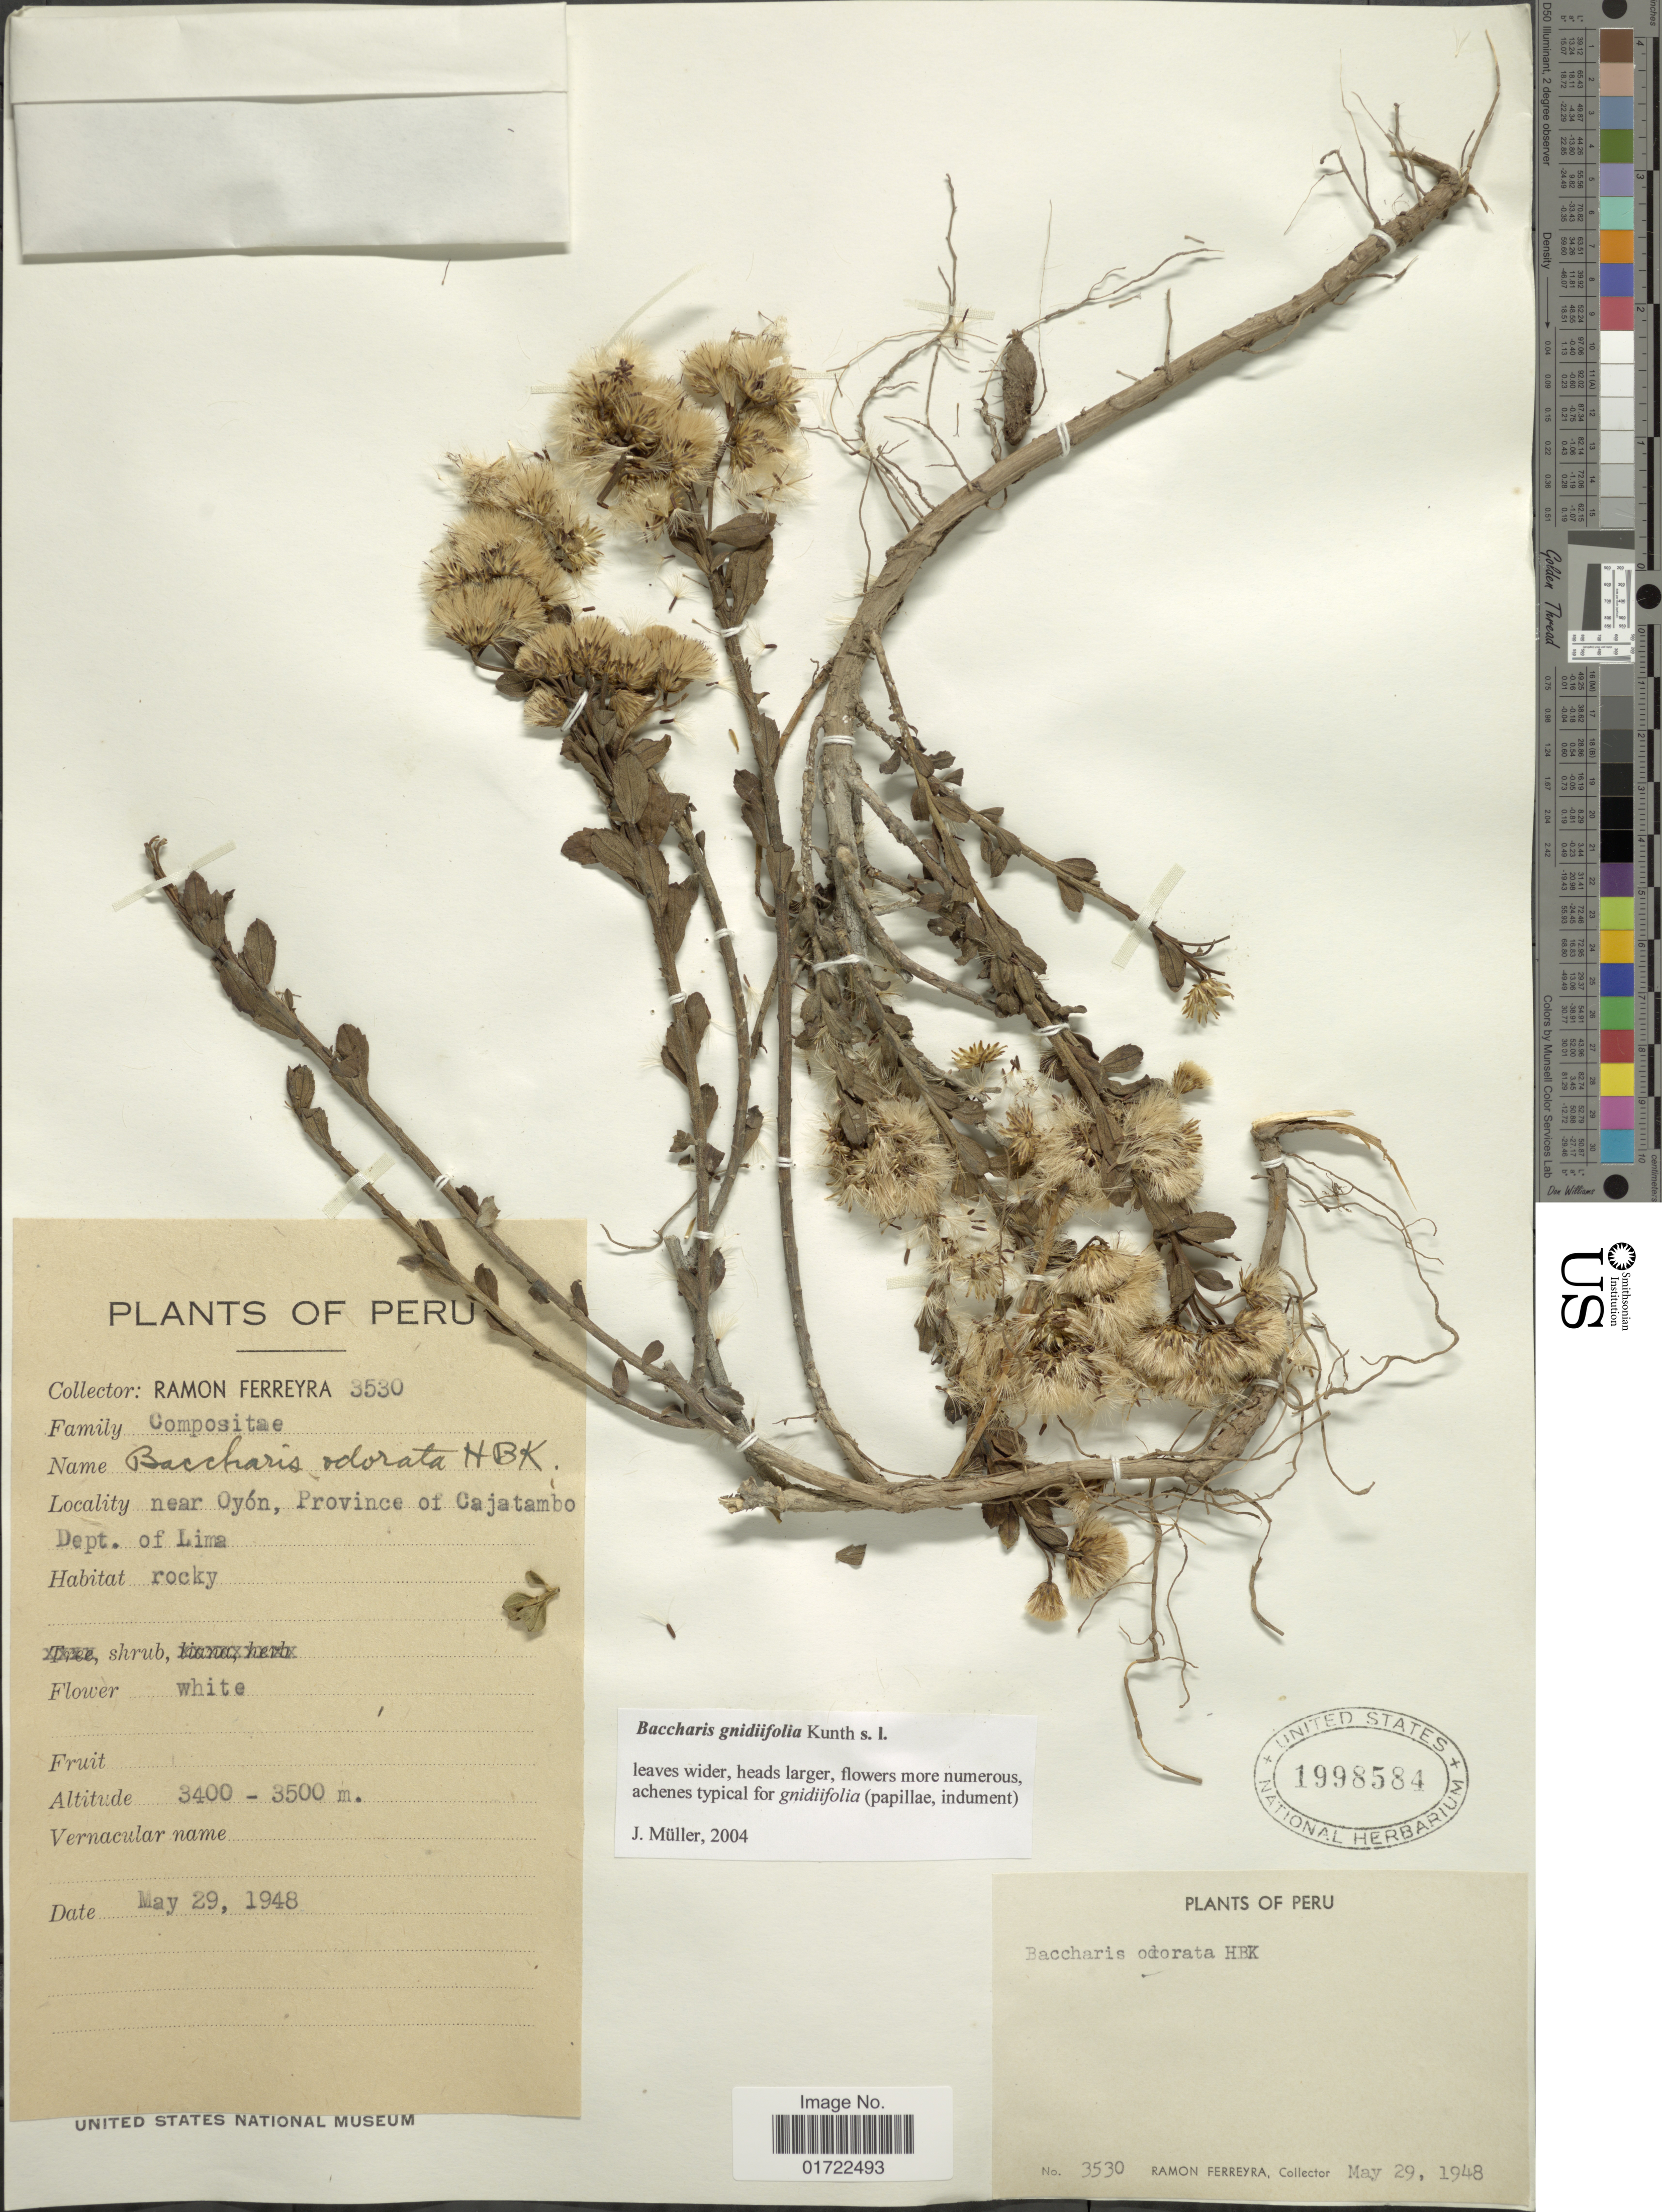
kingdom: Plantae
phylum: Tracheophyta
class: Magnoliopsida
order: Asterales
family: Asteraceae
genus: Baccharis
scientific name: Baccharis gnidiifolia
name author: Kunth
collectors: R. A. Ferreyra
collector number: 3530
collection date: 1948-05-29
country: Peru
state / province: Lima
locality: Near Oyon, Province of Cajatambo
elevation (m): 3400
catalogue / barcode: US 1998584